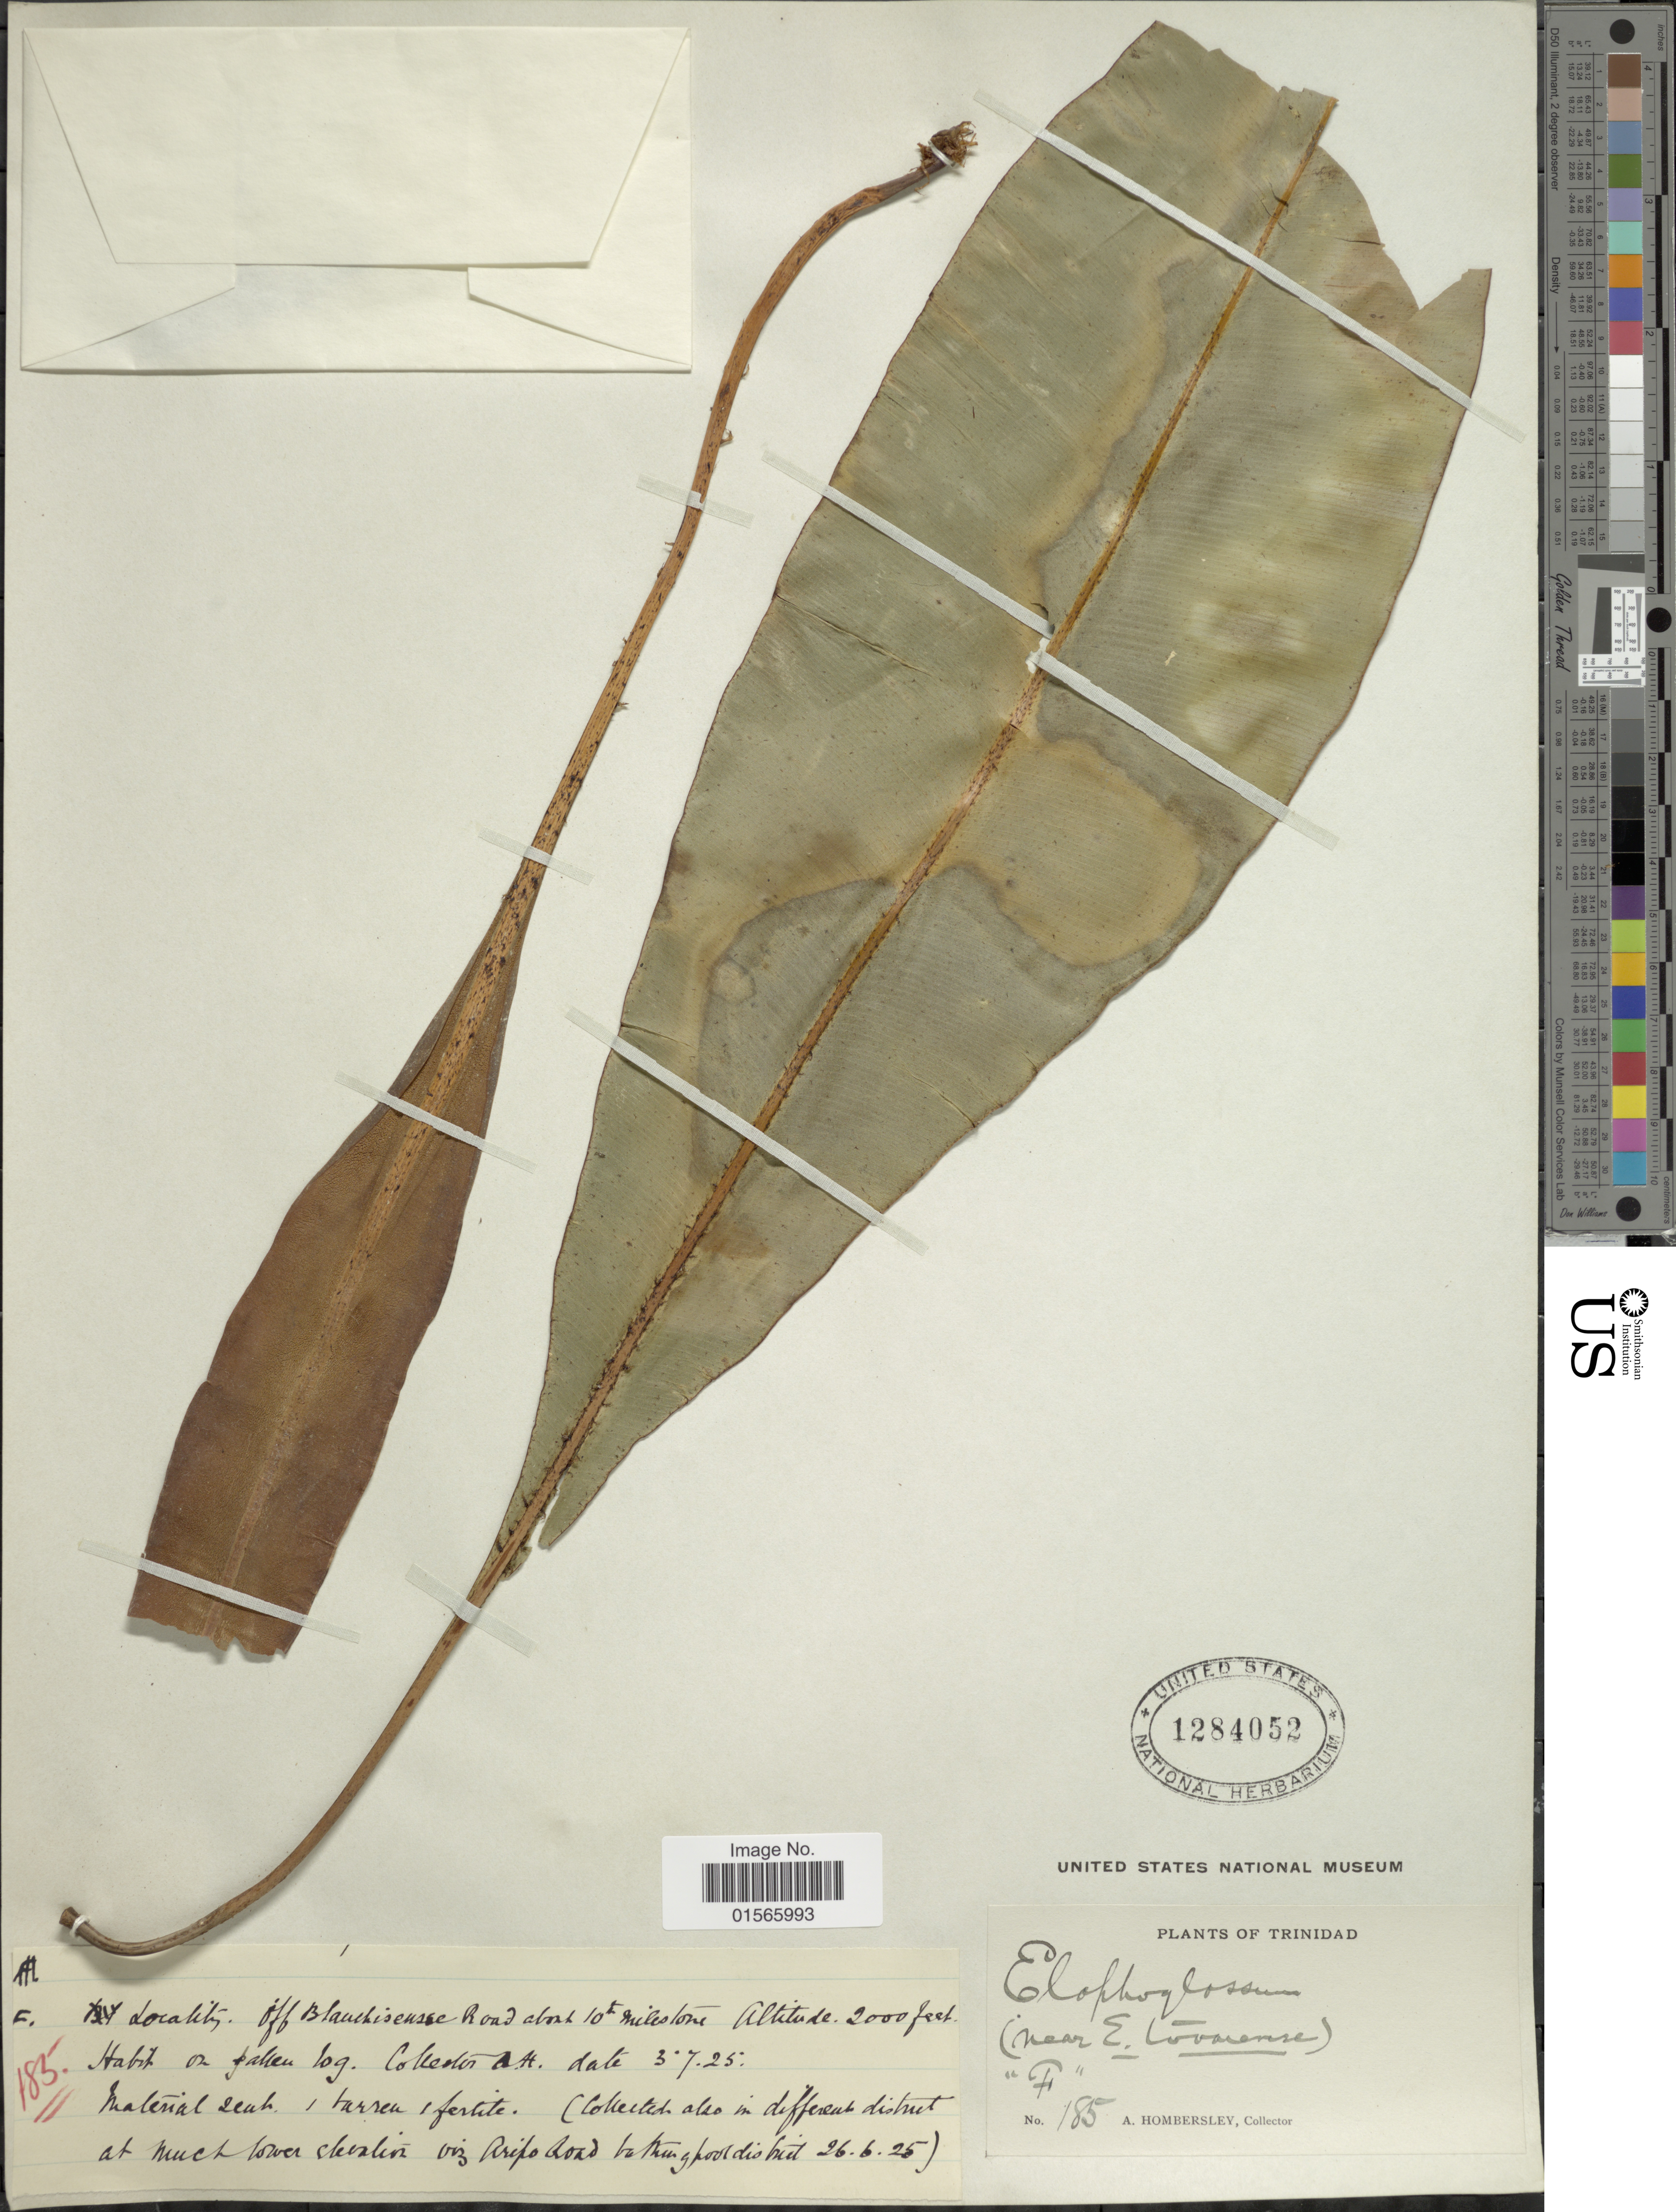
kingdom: Plantae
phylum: Tracheophyta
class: Polypodiopsida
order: Polypodiales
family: Dryopteridaceae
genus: Elaphoglossum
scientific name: Elaphoglossum luridum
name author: (Fée) Christ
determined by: Matos, F. B.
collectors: A. Hombersley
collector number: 185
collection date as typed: Transcribed d/m/y: 26/6/25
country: Trinidad and Tobago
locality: Trinidad, Off Blanchiseusse Road about 10th milestone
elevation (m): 610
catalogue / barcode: US 1284052